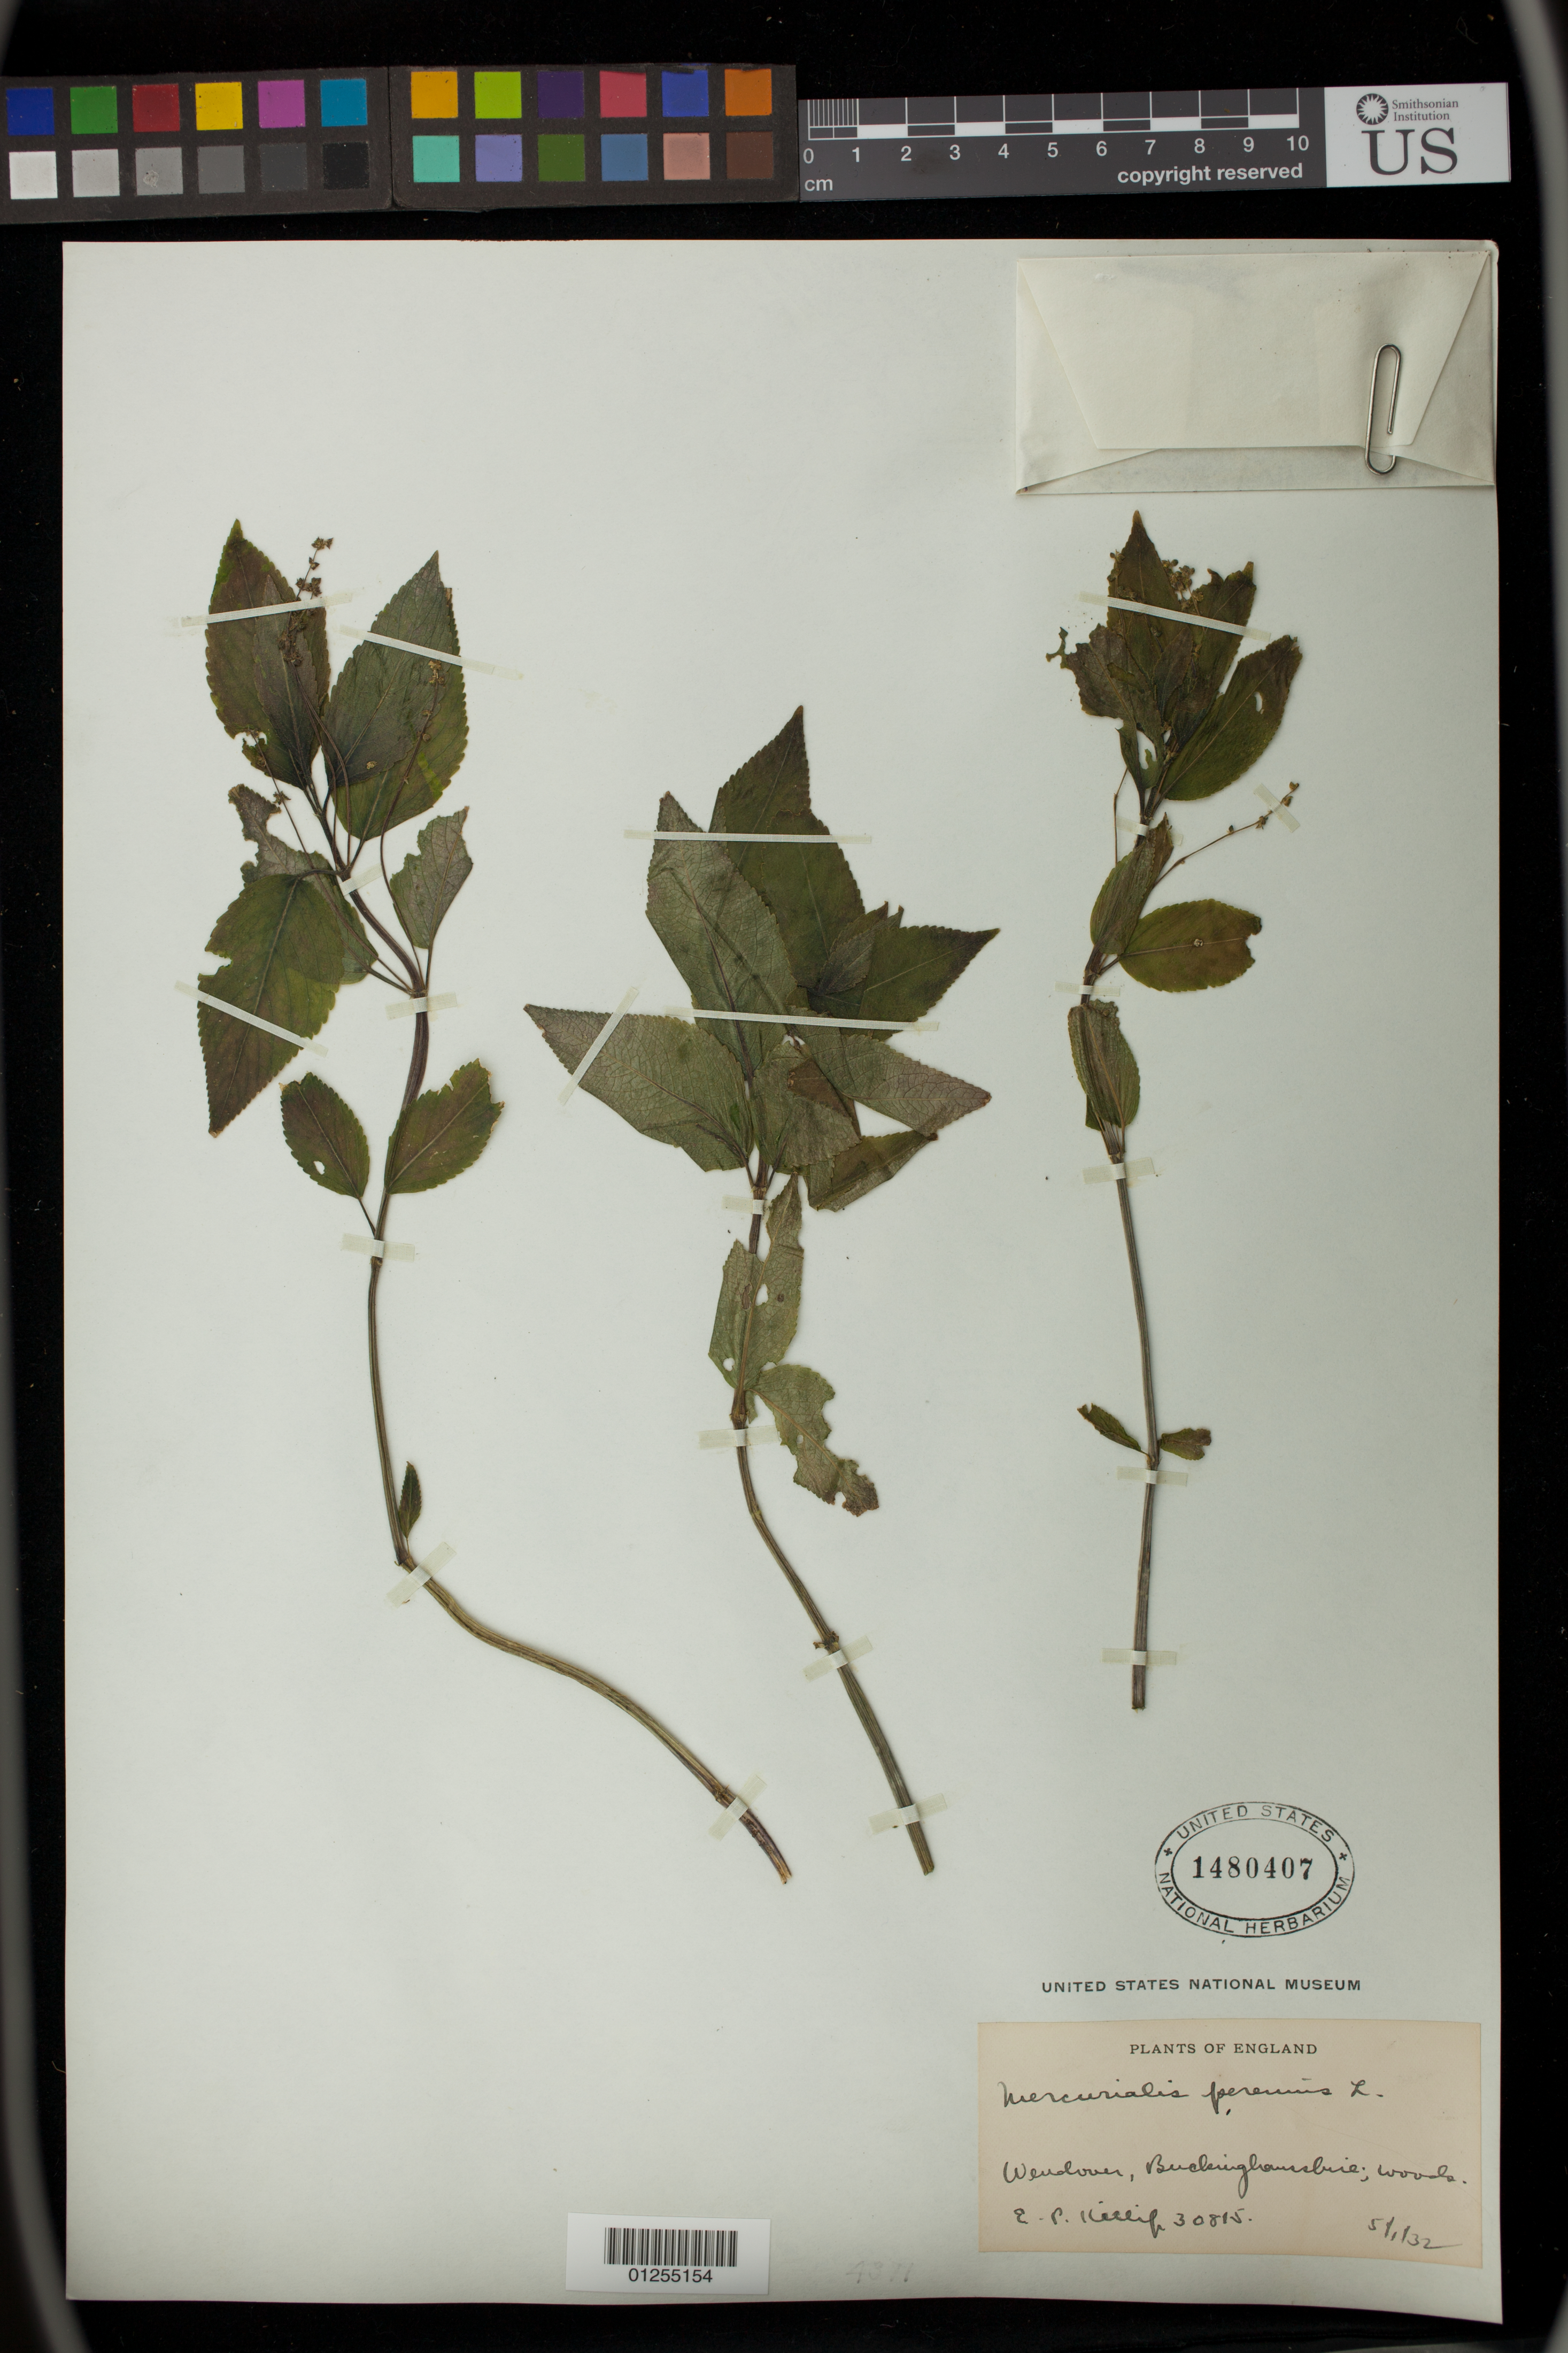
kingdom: Plantae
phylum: Tracheophyta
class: Magnoliopsida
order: Malpighiales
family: Euphorbiaceae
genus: Mercurialis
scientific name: Mercurialis perennis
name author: L.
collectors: E. P. Killip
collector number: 30815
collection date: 1932-01-05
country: United Kingdom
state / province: England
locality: Wendover, Buckinghamshire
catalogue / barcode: US 1480407